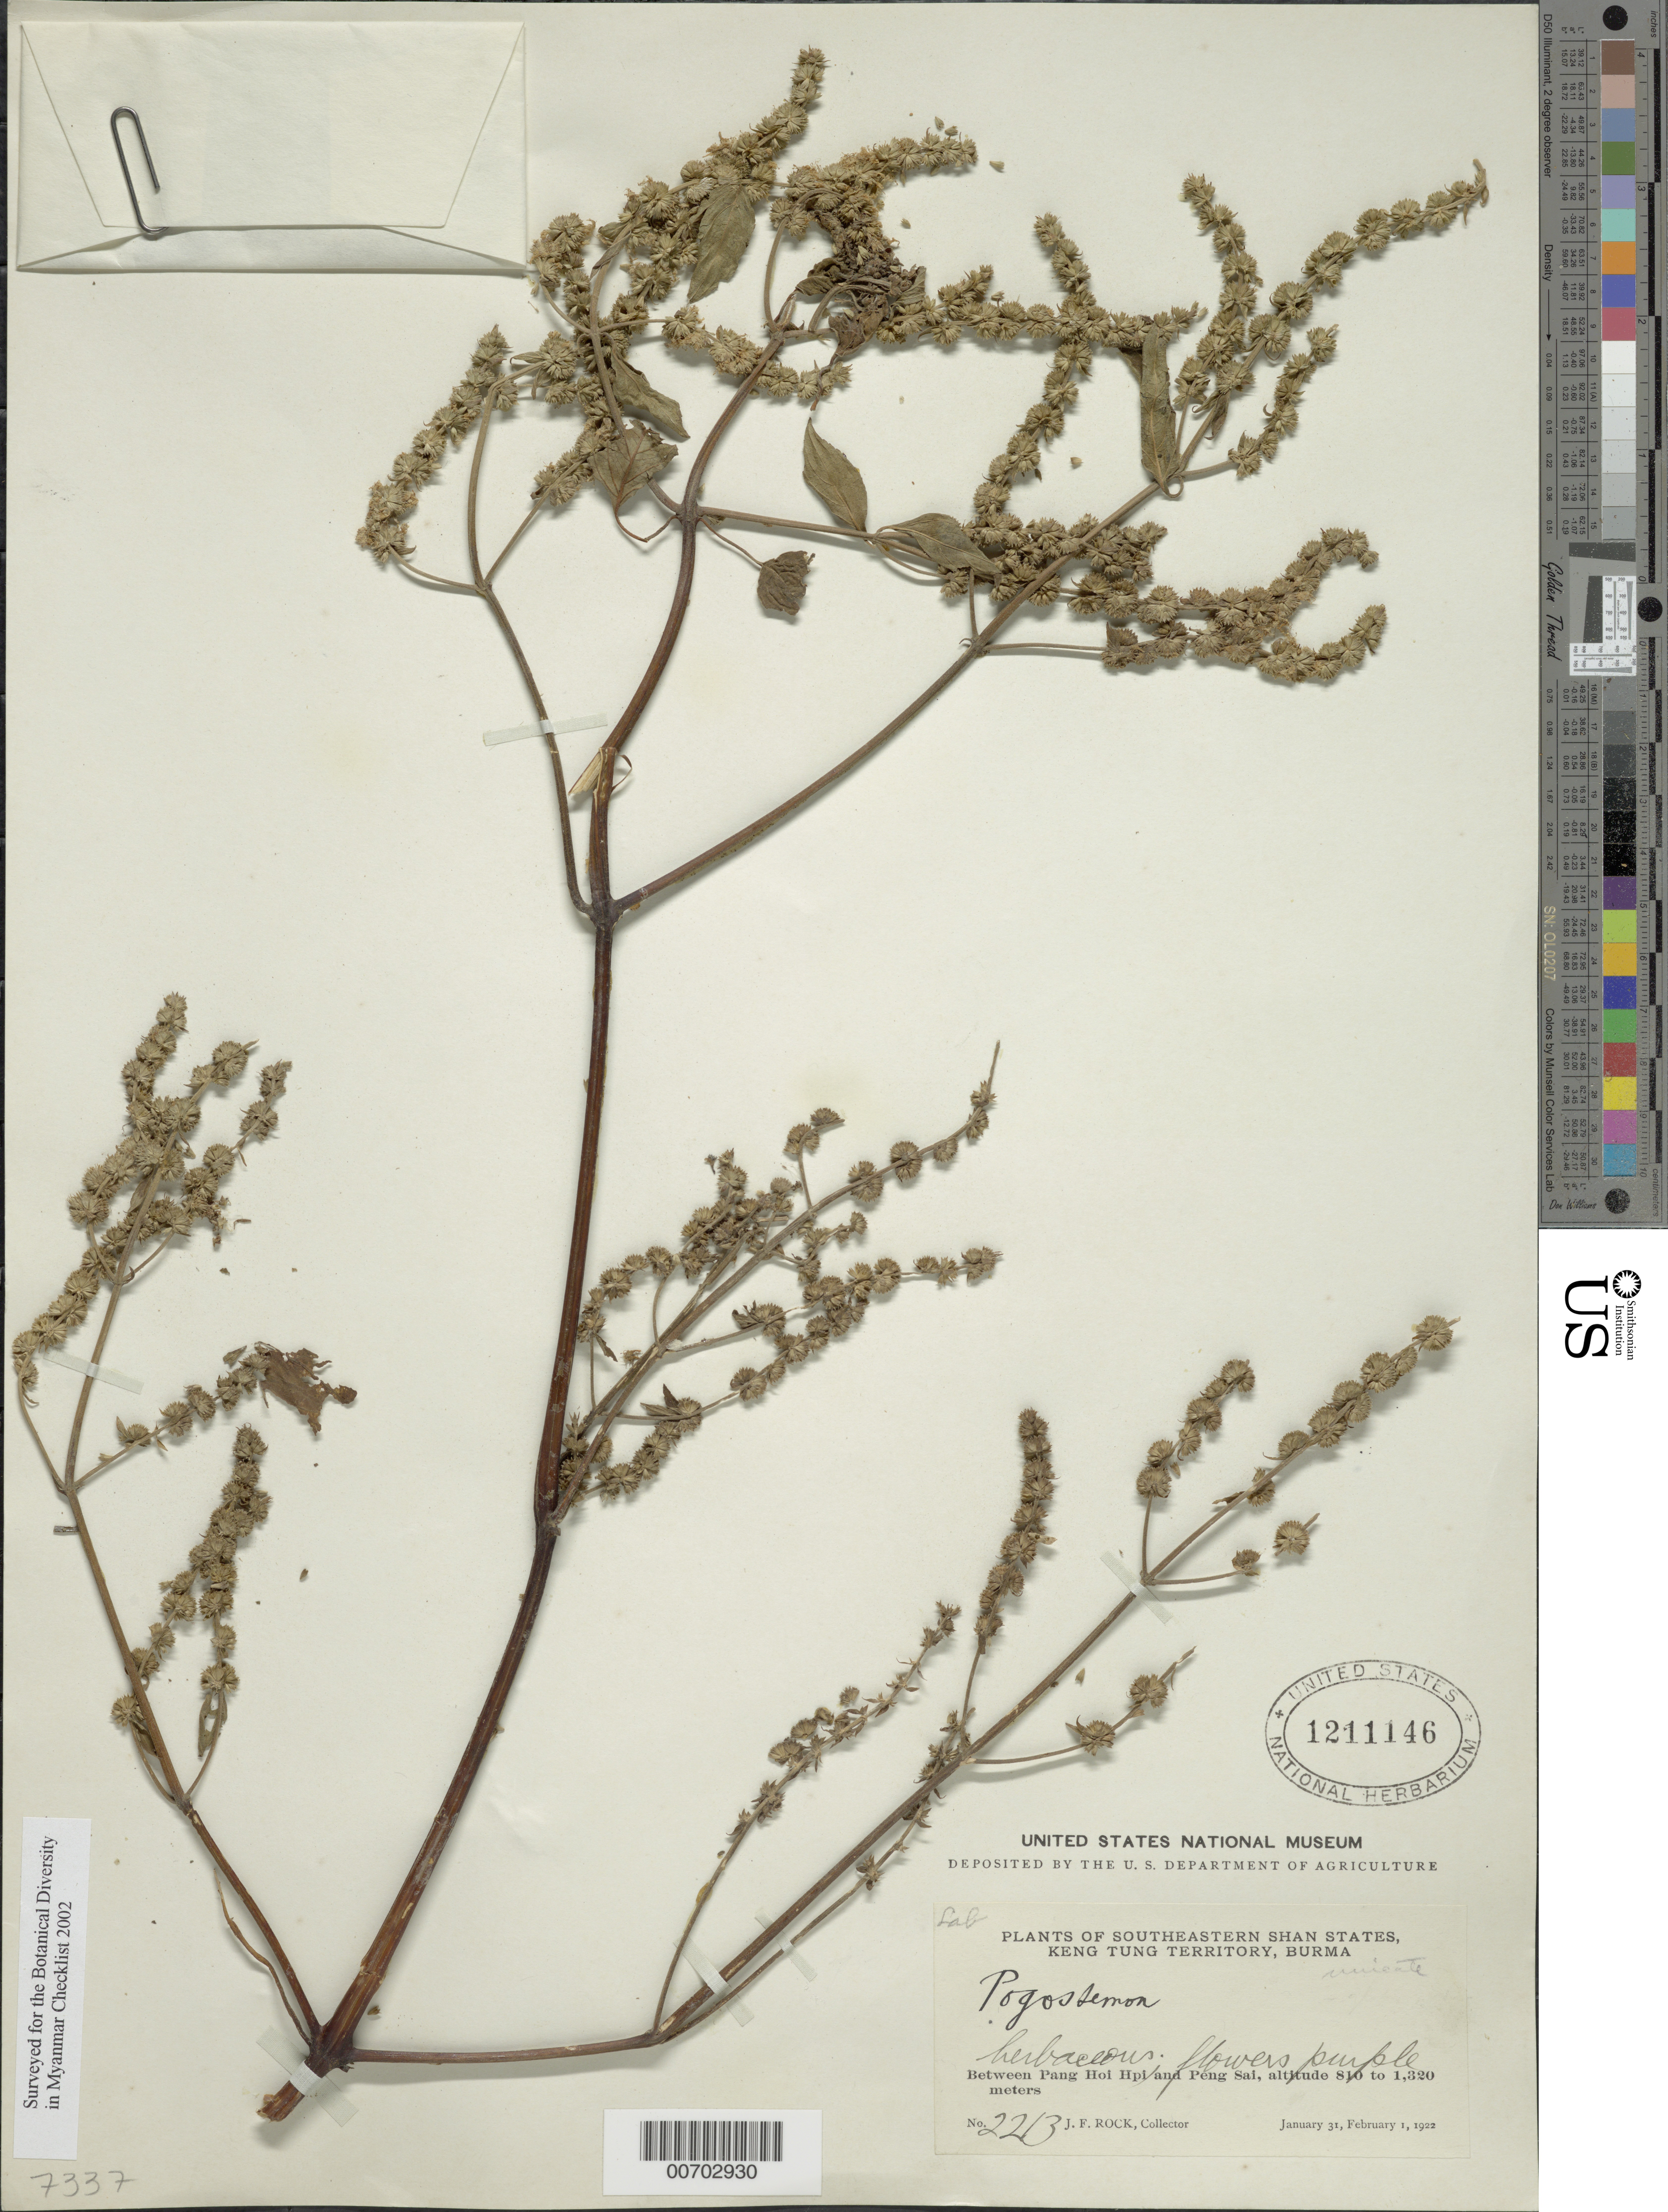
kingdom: Plantae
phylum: Tracheophyta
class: Magnoliopsida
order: Lamiales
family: Lamiaceae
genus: Pogostemon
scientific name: Pogostemon sp.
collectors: J. F. Rock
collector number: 2213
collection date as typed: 31 Jan 1922 to 01 Feb 1922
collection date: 1922-01-31/1922-02-01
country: Myanmar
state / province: Shan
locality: Southeastern Shan States, Keng Tung Terr., betw. Pang Hoi Hpi & Peng Sai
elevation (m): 810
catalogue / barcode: US 1211146